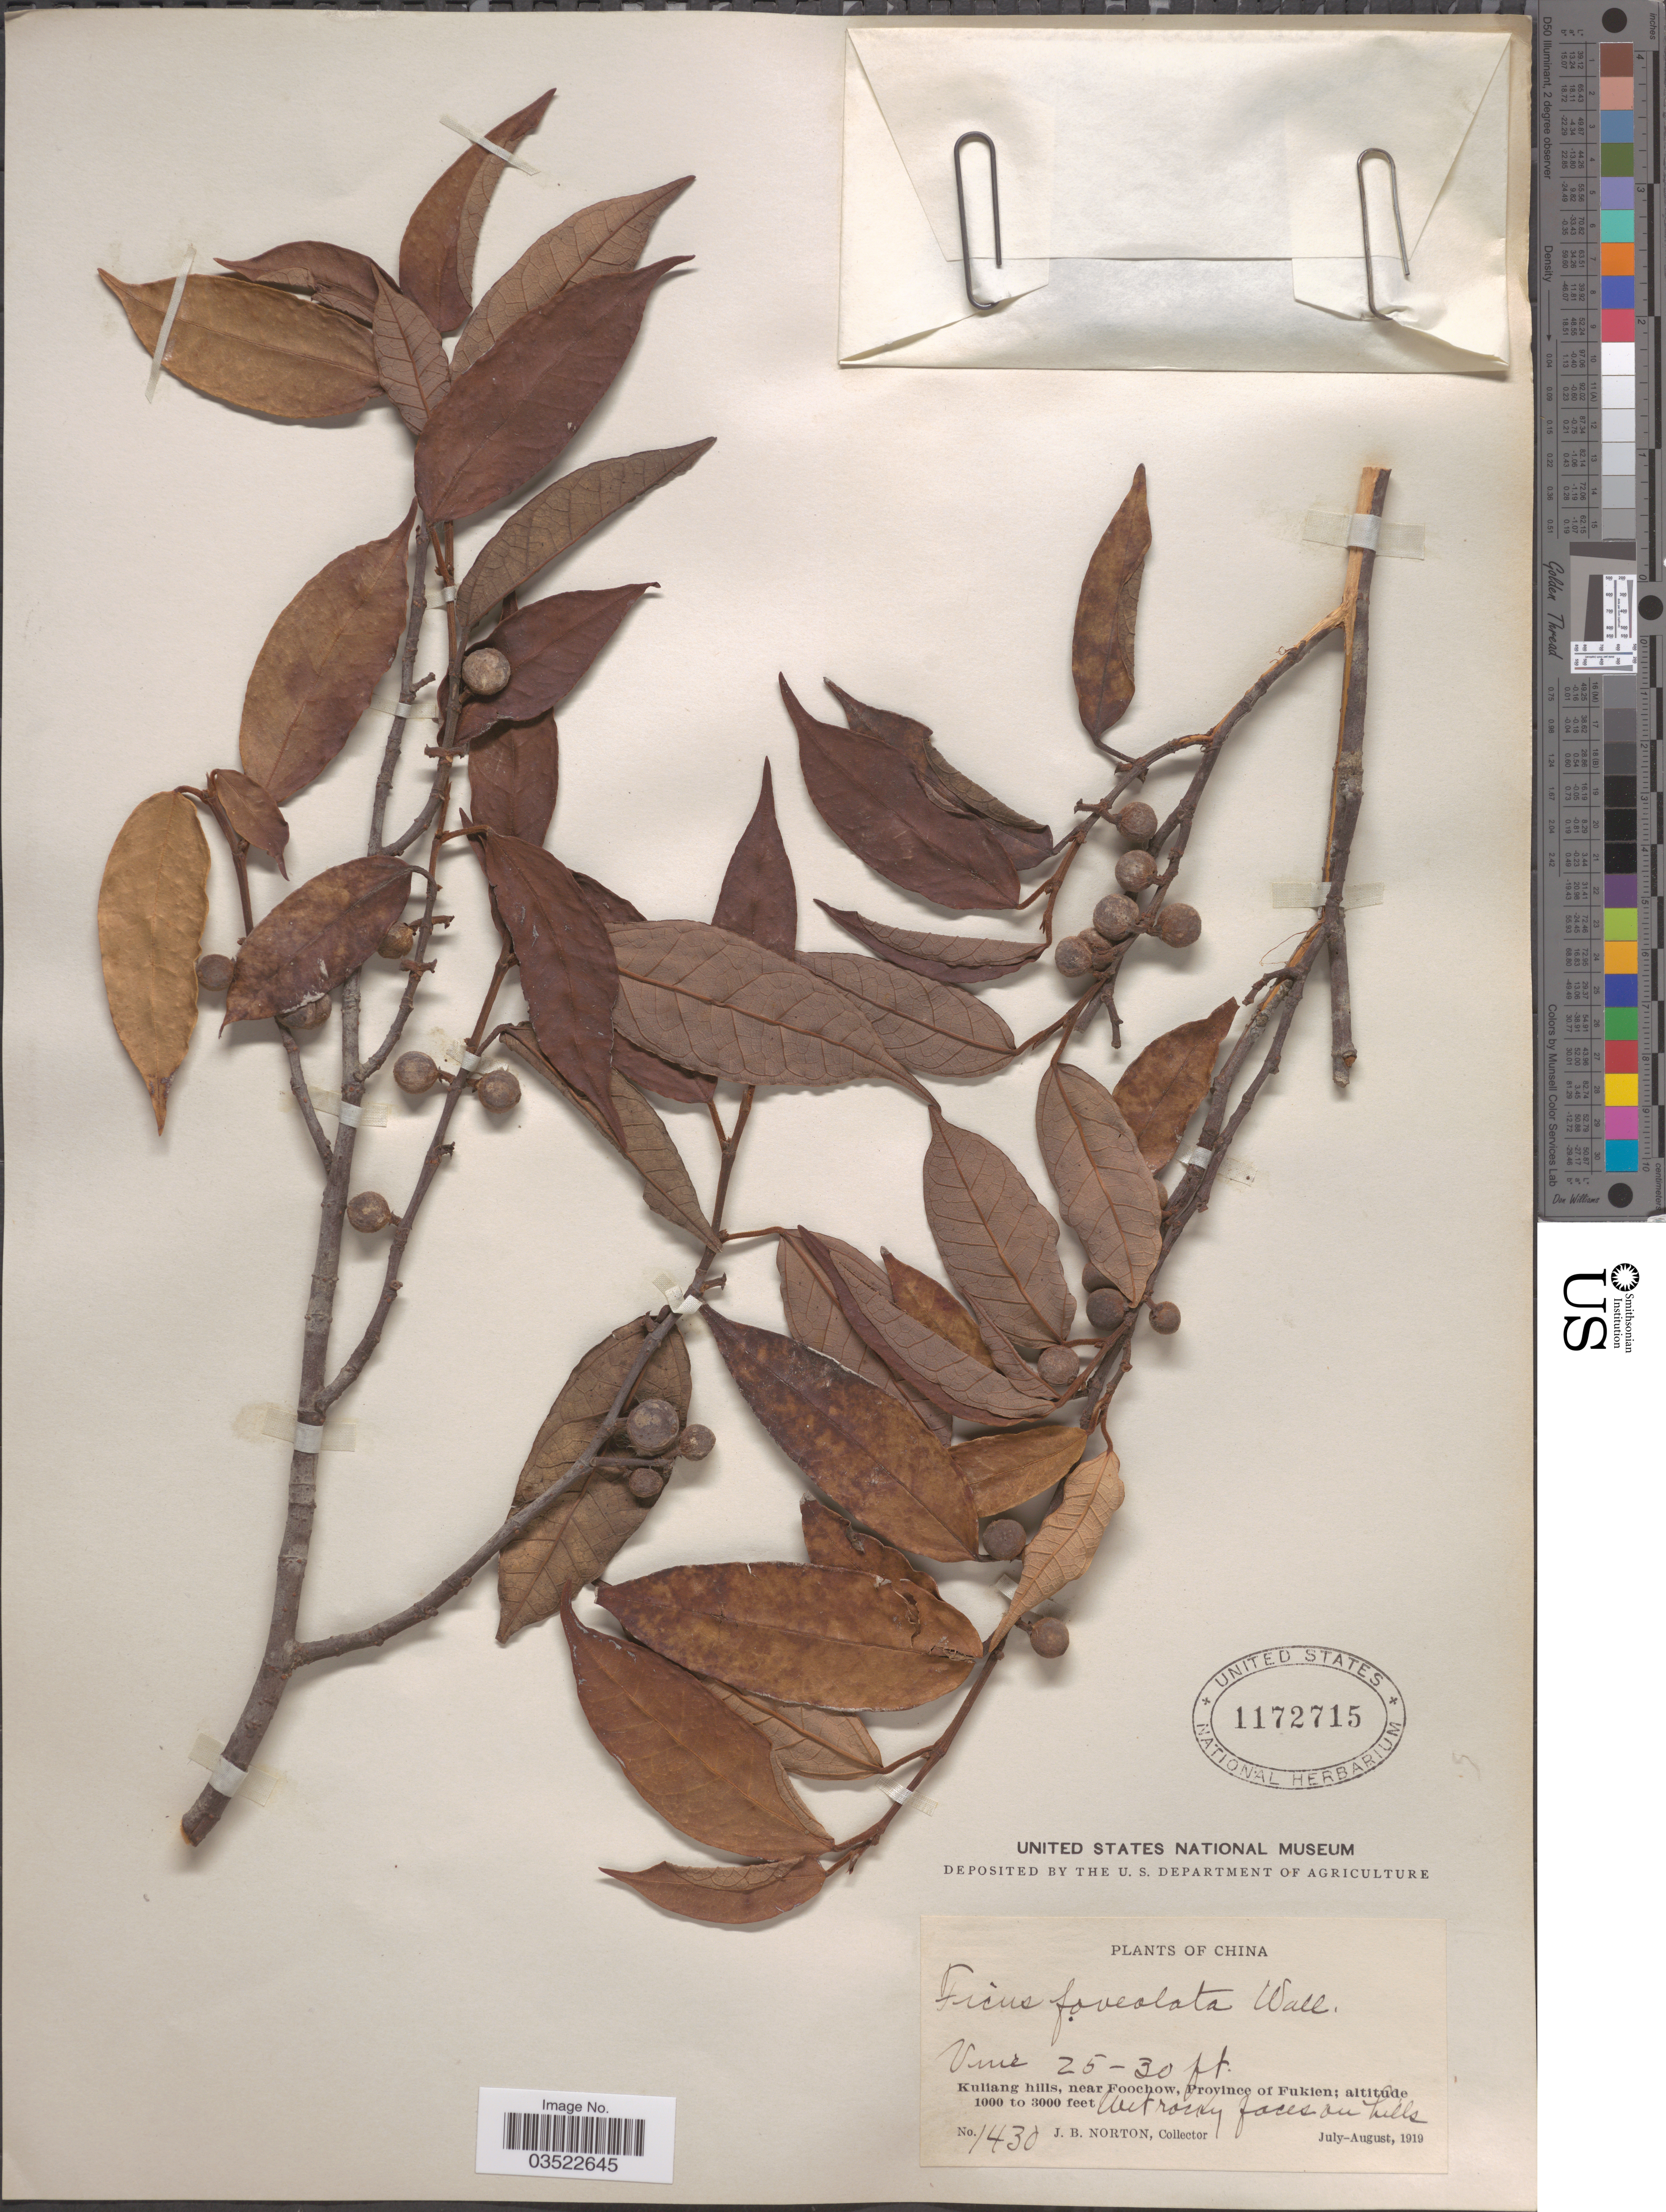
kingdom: Plantae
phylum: Tracheophyta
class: Magnoliopsida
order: Rosales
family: Moraceae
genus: Ficus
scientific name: Ficus sarmentosa var. nipponica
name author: (Franch. & Sav.) Corner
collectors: J. B. Norton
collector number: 1430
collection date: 1919-07/1919-08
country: China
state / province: Fujian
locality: Kuliang hills, near Foochow, Province of Fukien.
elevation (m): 305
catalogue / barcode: US 1172715